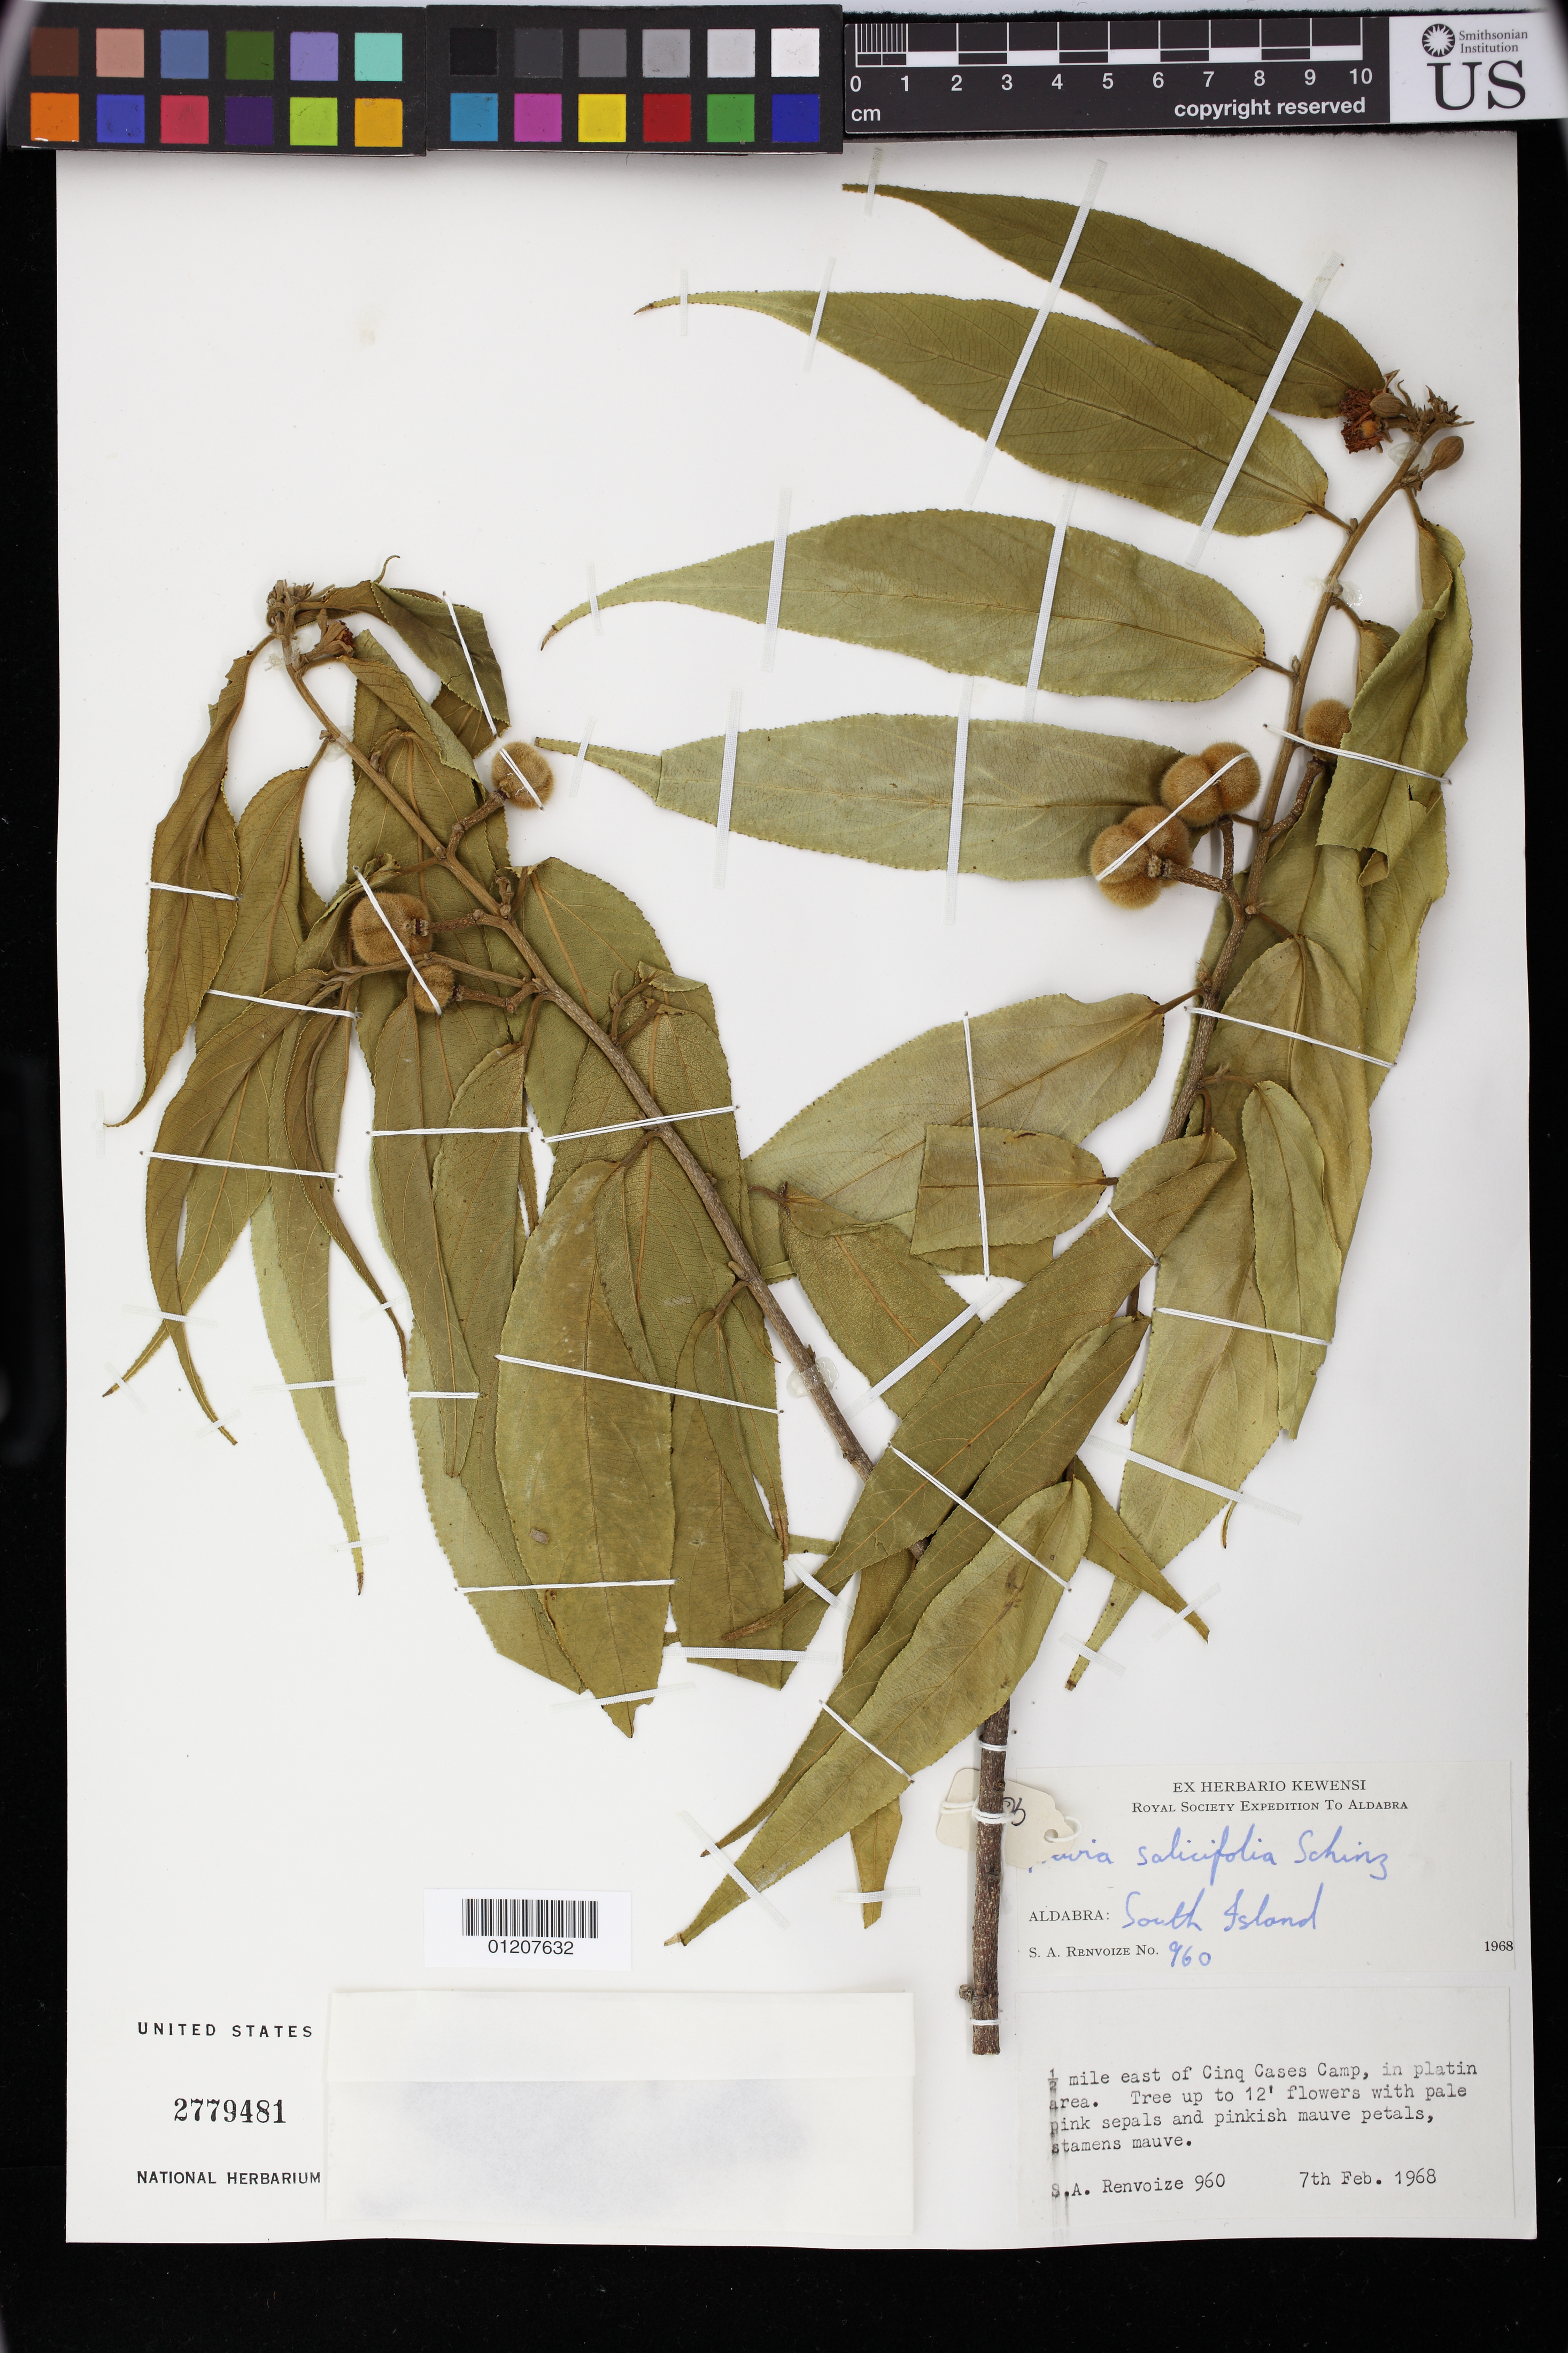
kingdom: Plantae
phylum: Tracheophyta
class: Magnoliopsida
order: Malvales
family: Malvaceae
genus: Grewia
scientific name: Grewia salicifolia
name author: Schinz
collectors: S. A. Renvoize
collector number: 960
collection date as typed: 02 Jul 1968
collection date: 1968-07-02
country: Seychelles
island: Aldabra Atoll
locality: Aldabra: South Islet. 1/2 mile east of Cinq Cases Camp, in platin area.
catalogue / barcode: US 2779481